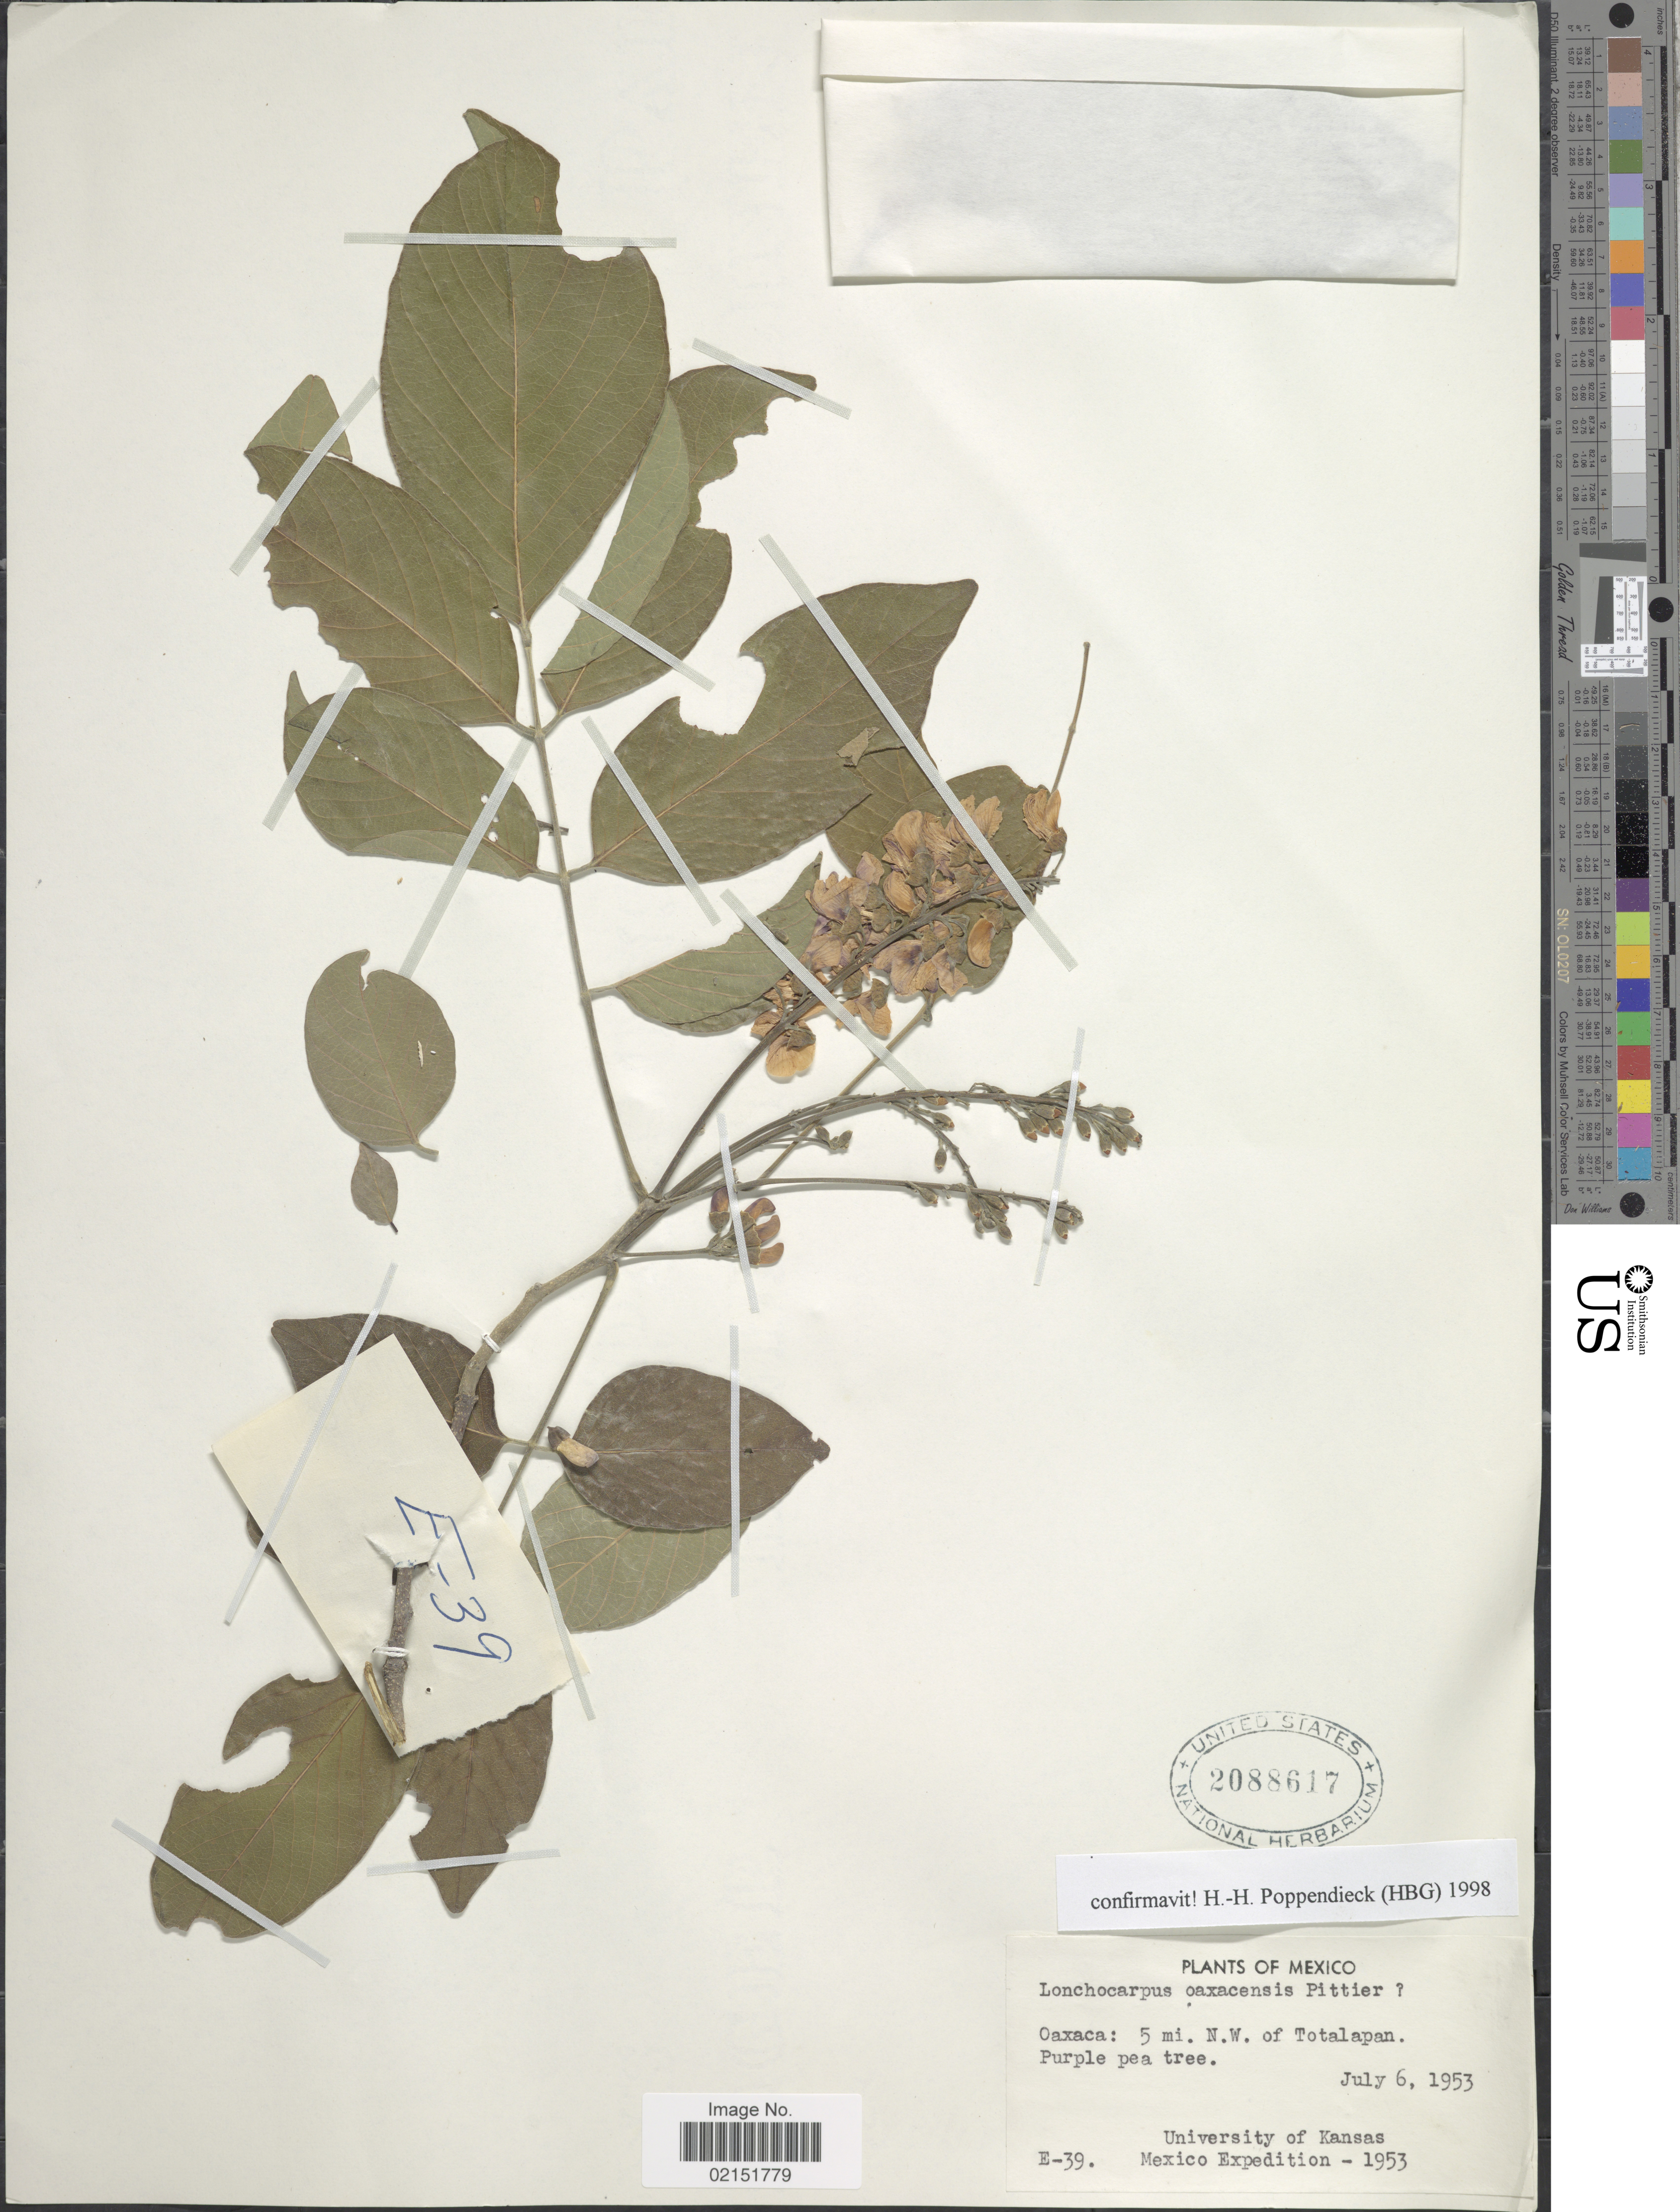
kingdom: Plantae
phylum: Tracheophyta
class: Magnoliopsida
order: Fabales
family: Fabaceae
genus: Lonchocarpus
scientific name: Lonchocarpus oaxacensis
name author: Pittier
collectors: University of Kansas Mexico Expedition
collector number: E-39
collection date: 1953-07-06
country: Mexico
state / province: Oaxaca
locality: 5 mi. N.W. of Totalapan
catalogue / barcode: US 2088617